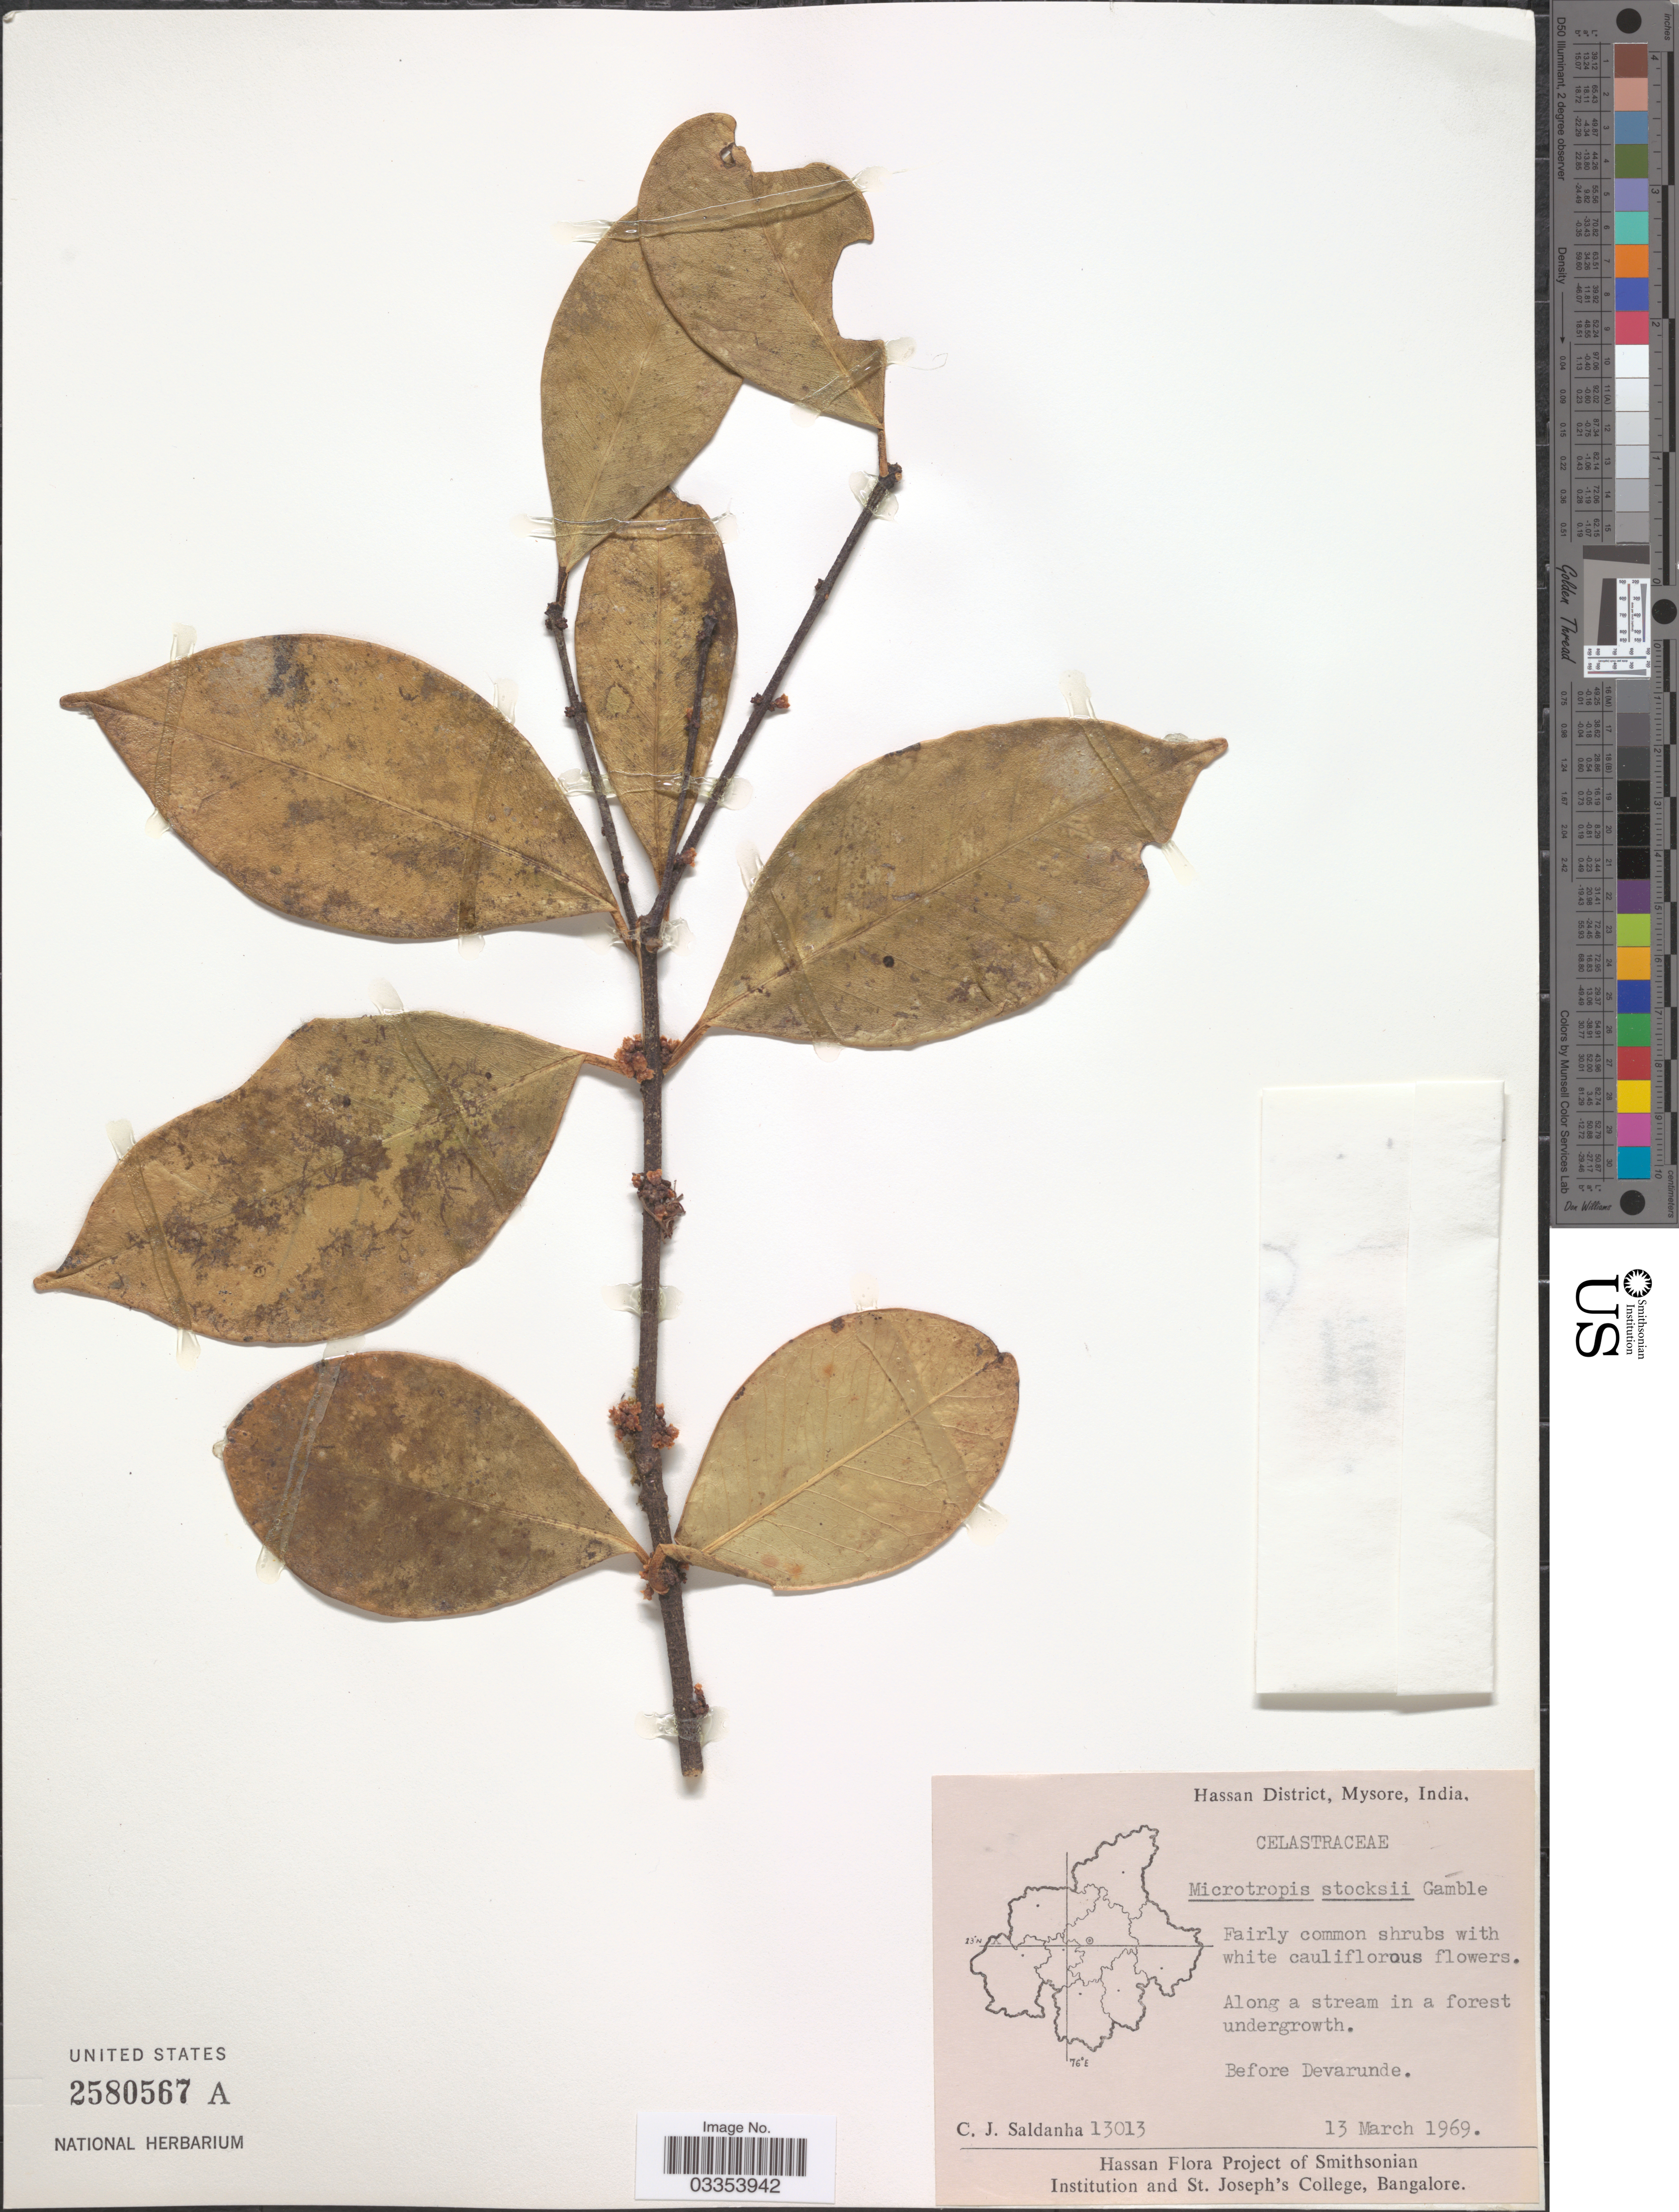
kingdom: Plantae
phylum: Tracheophyta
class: Magnoliopsida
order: Celastrales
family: Celastraceae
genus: Microtropis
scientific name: Microtropis stocksii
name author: Gamble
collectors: C. J. Saldanha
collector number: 13013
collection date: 1969-03-13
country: India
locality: Hassan District, Mysore. Before Devarunde.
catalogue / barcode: US 2580567A